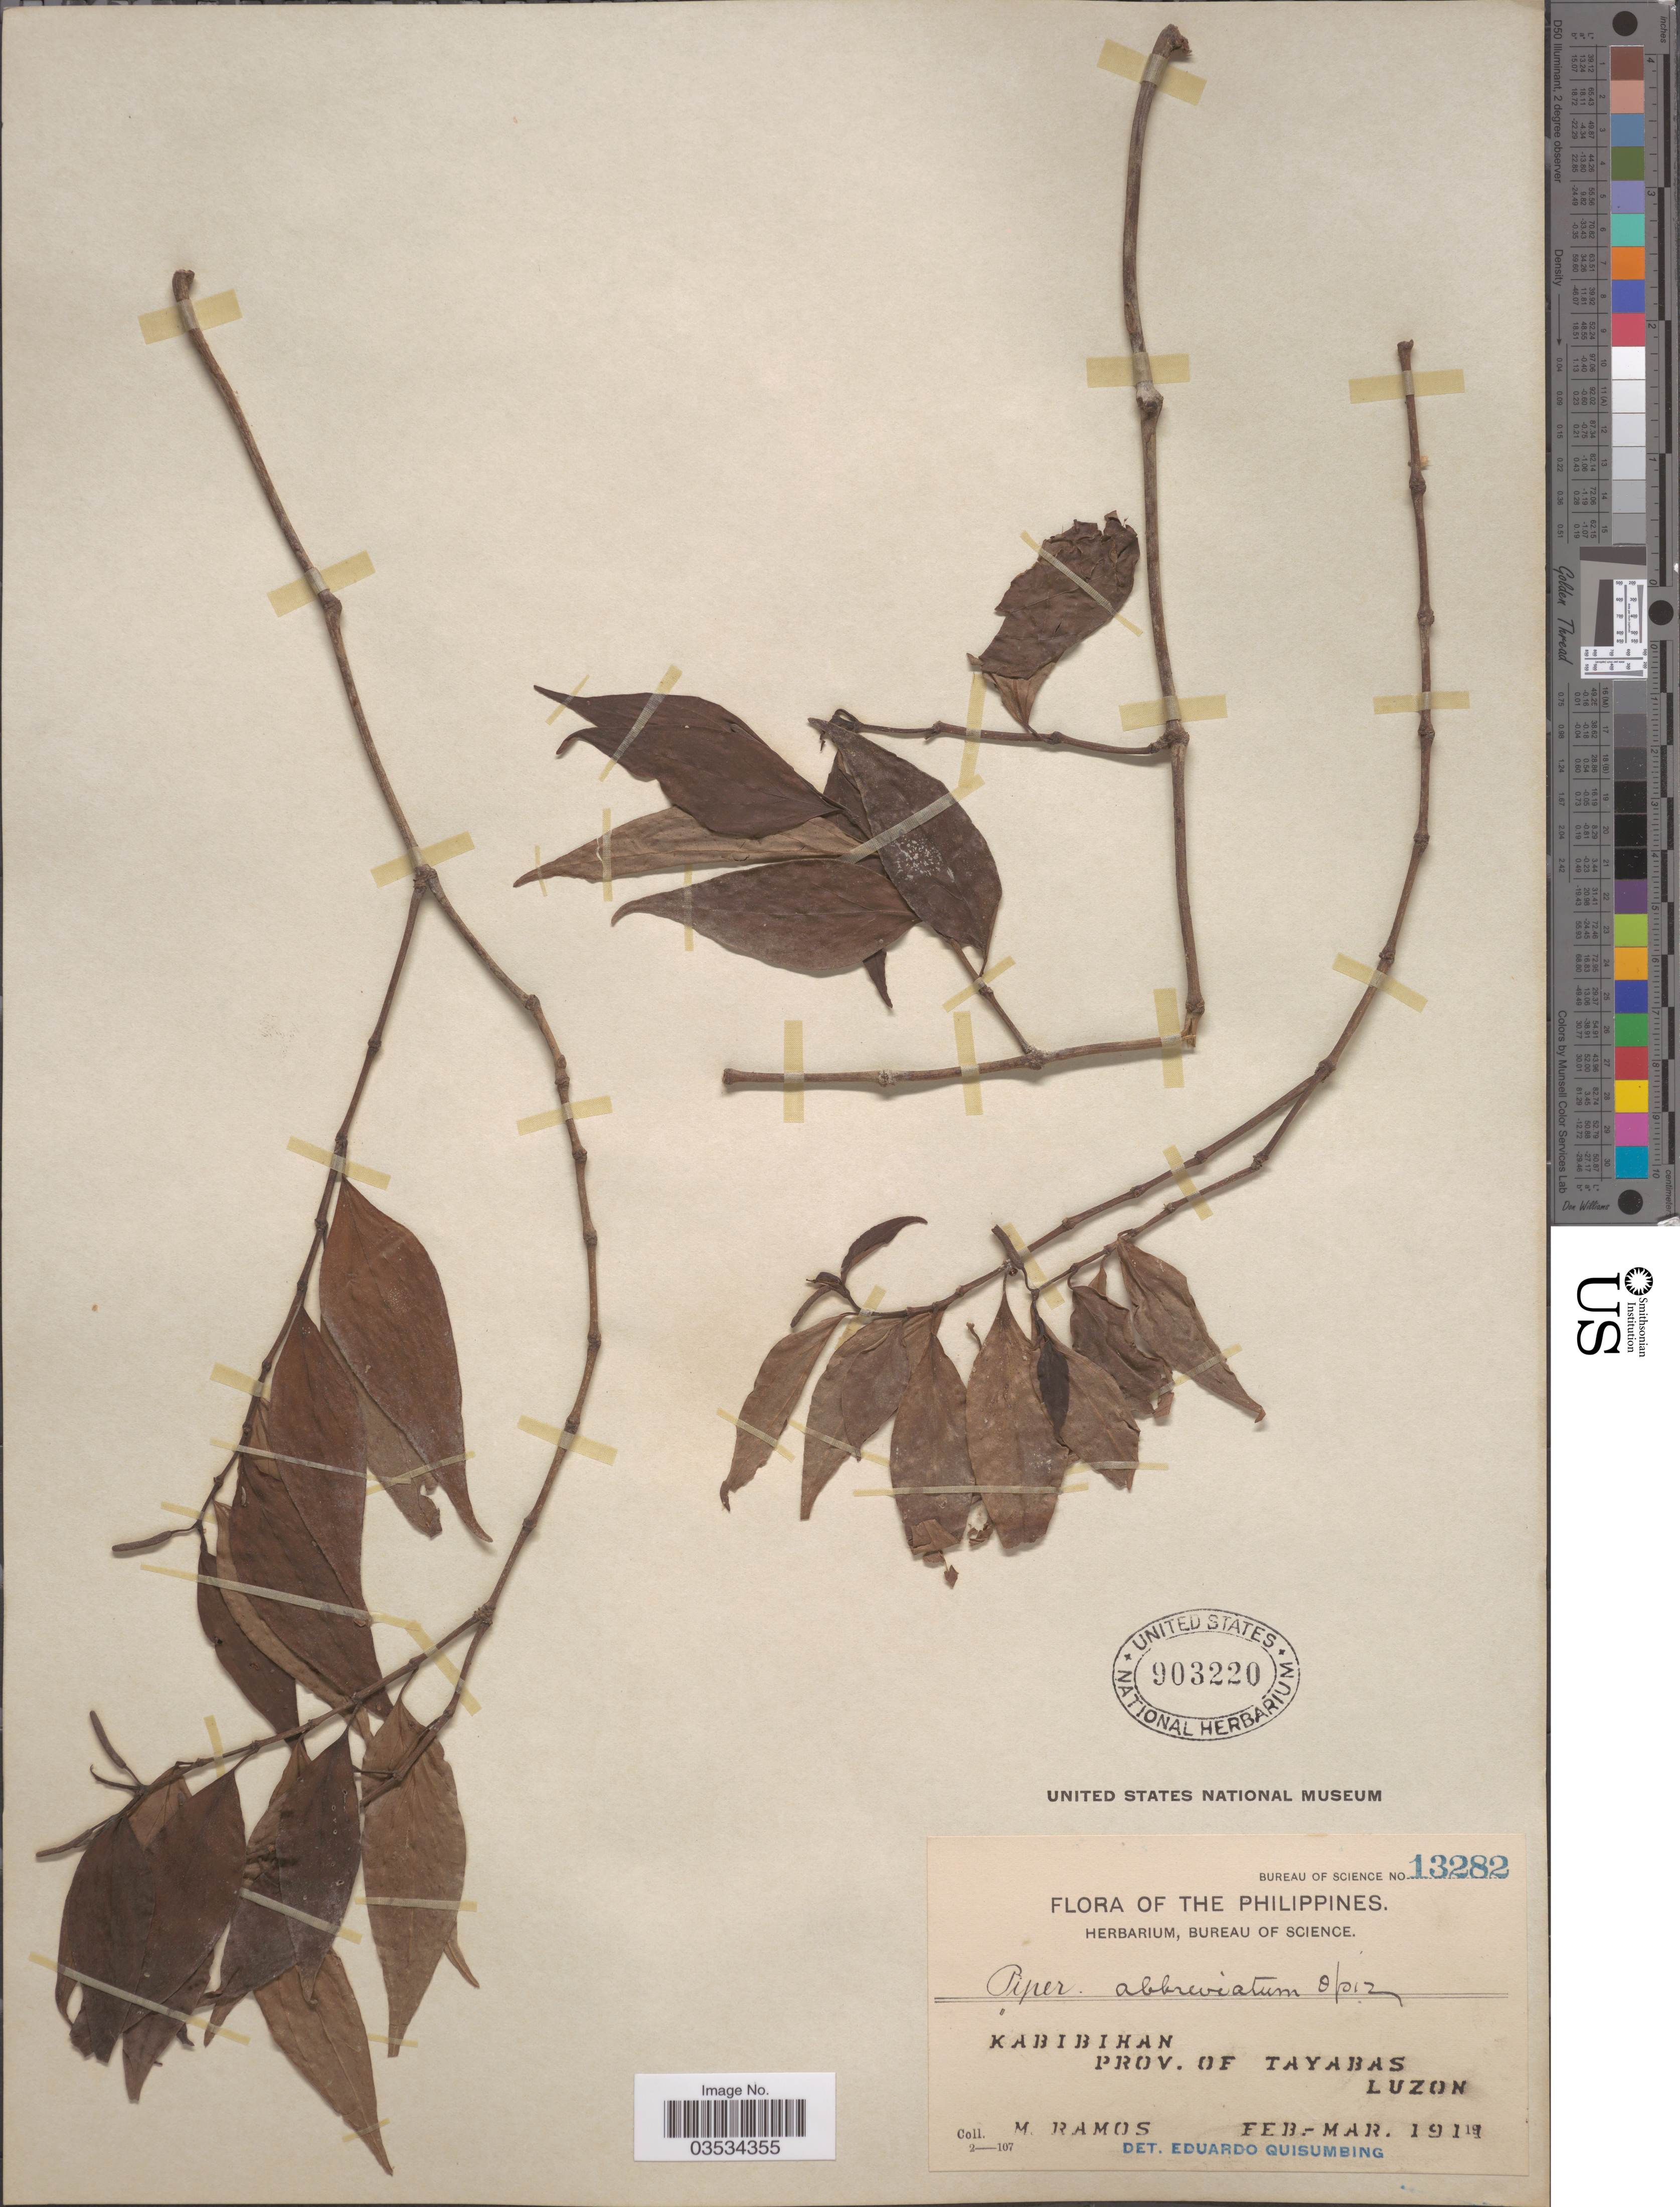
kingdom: Plantae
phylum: Tracheophyta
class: Magnoliopsida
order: Piperales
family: Piperaceae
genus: Piper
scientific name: Piper abbreviatum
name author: Opiz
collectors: M. Ramos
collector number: Bureau of Science 13282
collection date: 1919-02/1919-03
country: Philippines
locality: Kabibihan. Prov. of Tayabas. Luzon.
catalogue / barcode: US 903220